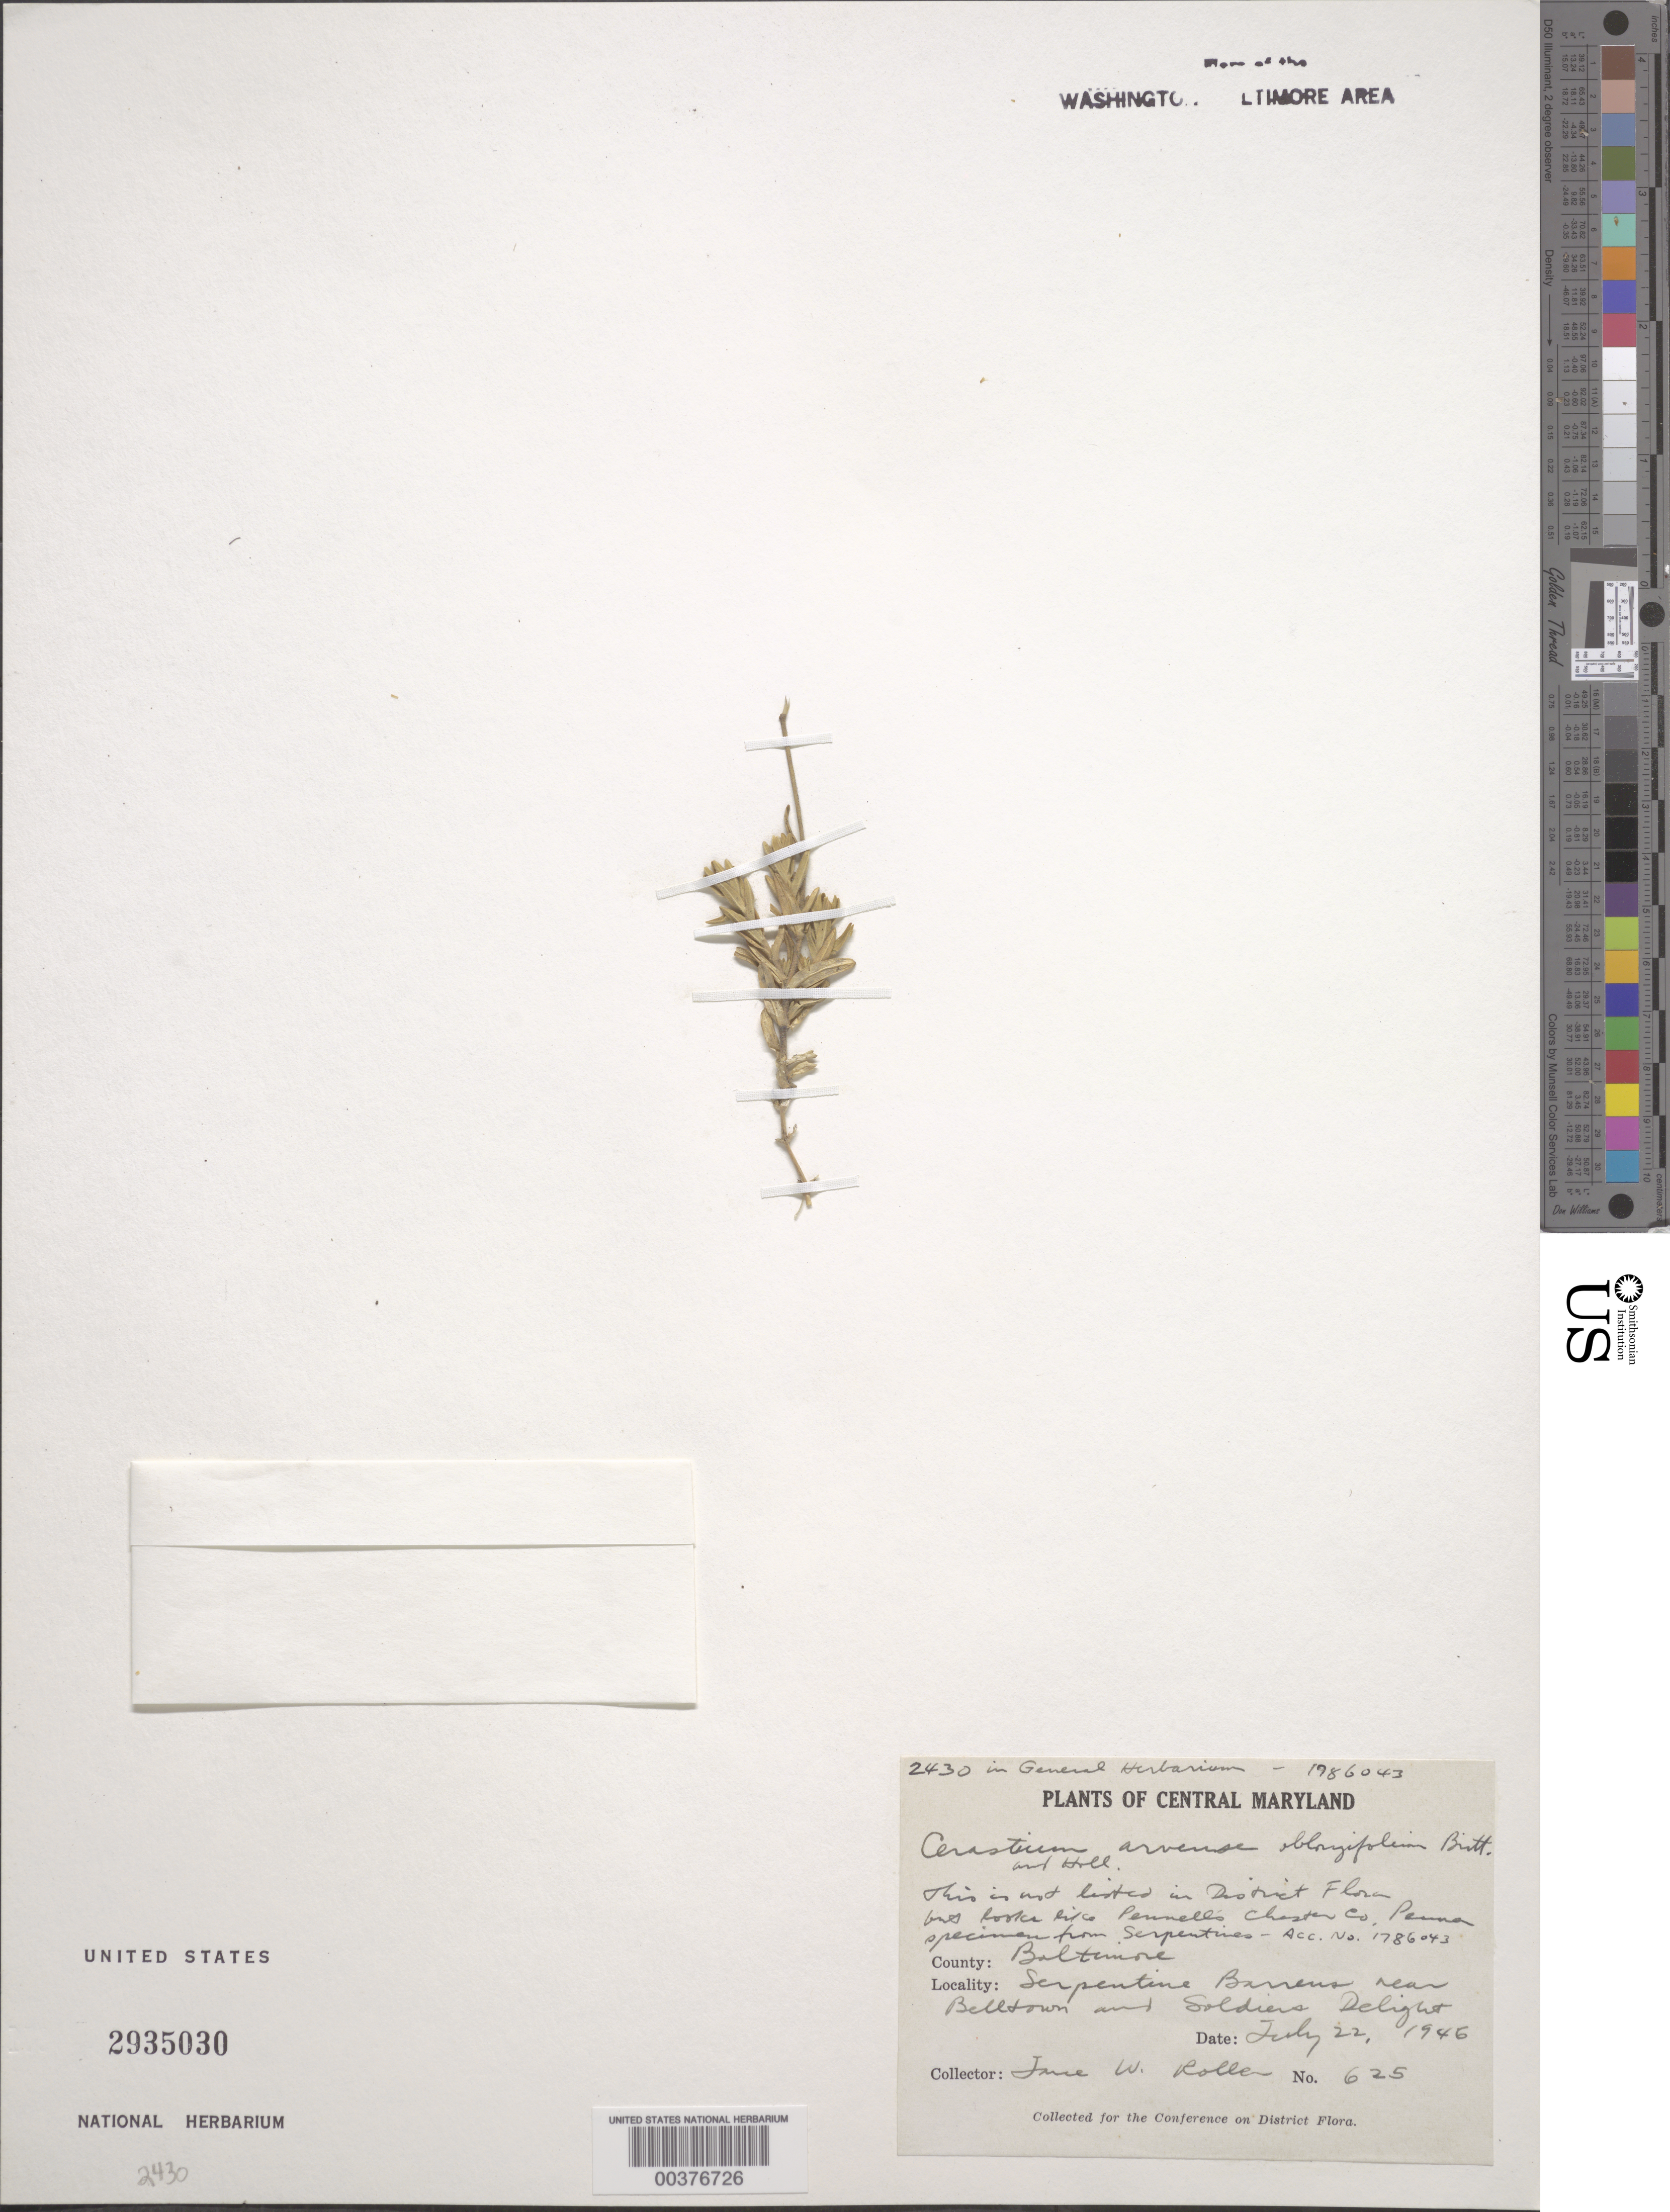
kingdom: Plantae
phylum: Tracheophyta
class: Magnoliopsida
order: Caryophyllales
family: Caryophyllaceae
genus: Cerastium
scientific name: Cerastium arvense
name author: L.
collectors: J. W. Roller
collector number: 625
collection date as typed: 22 Jul 1946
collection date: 1946-07-22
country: United States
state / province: Maryland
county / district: Baltimore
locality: Serpentine Barren near Belltown and Soldiers Delight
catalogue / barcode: US 2935030